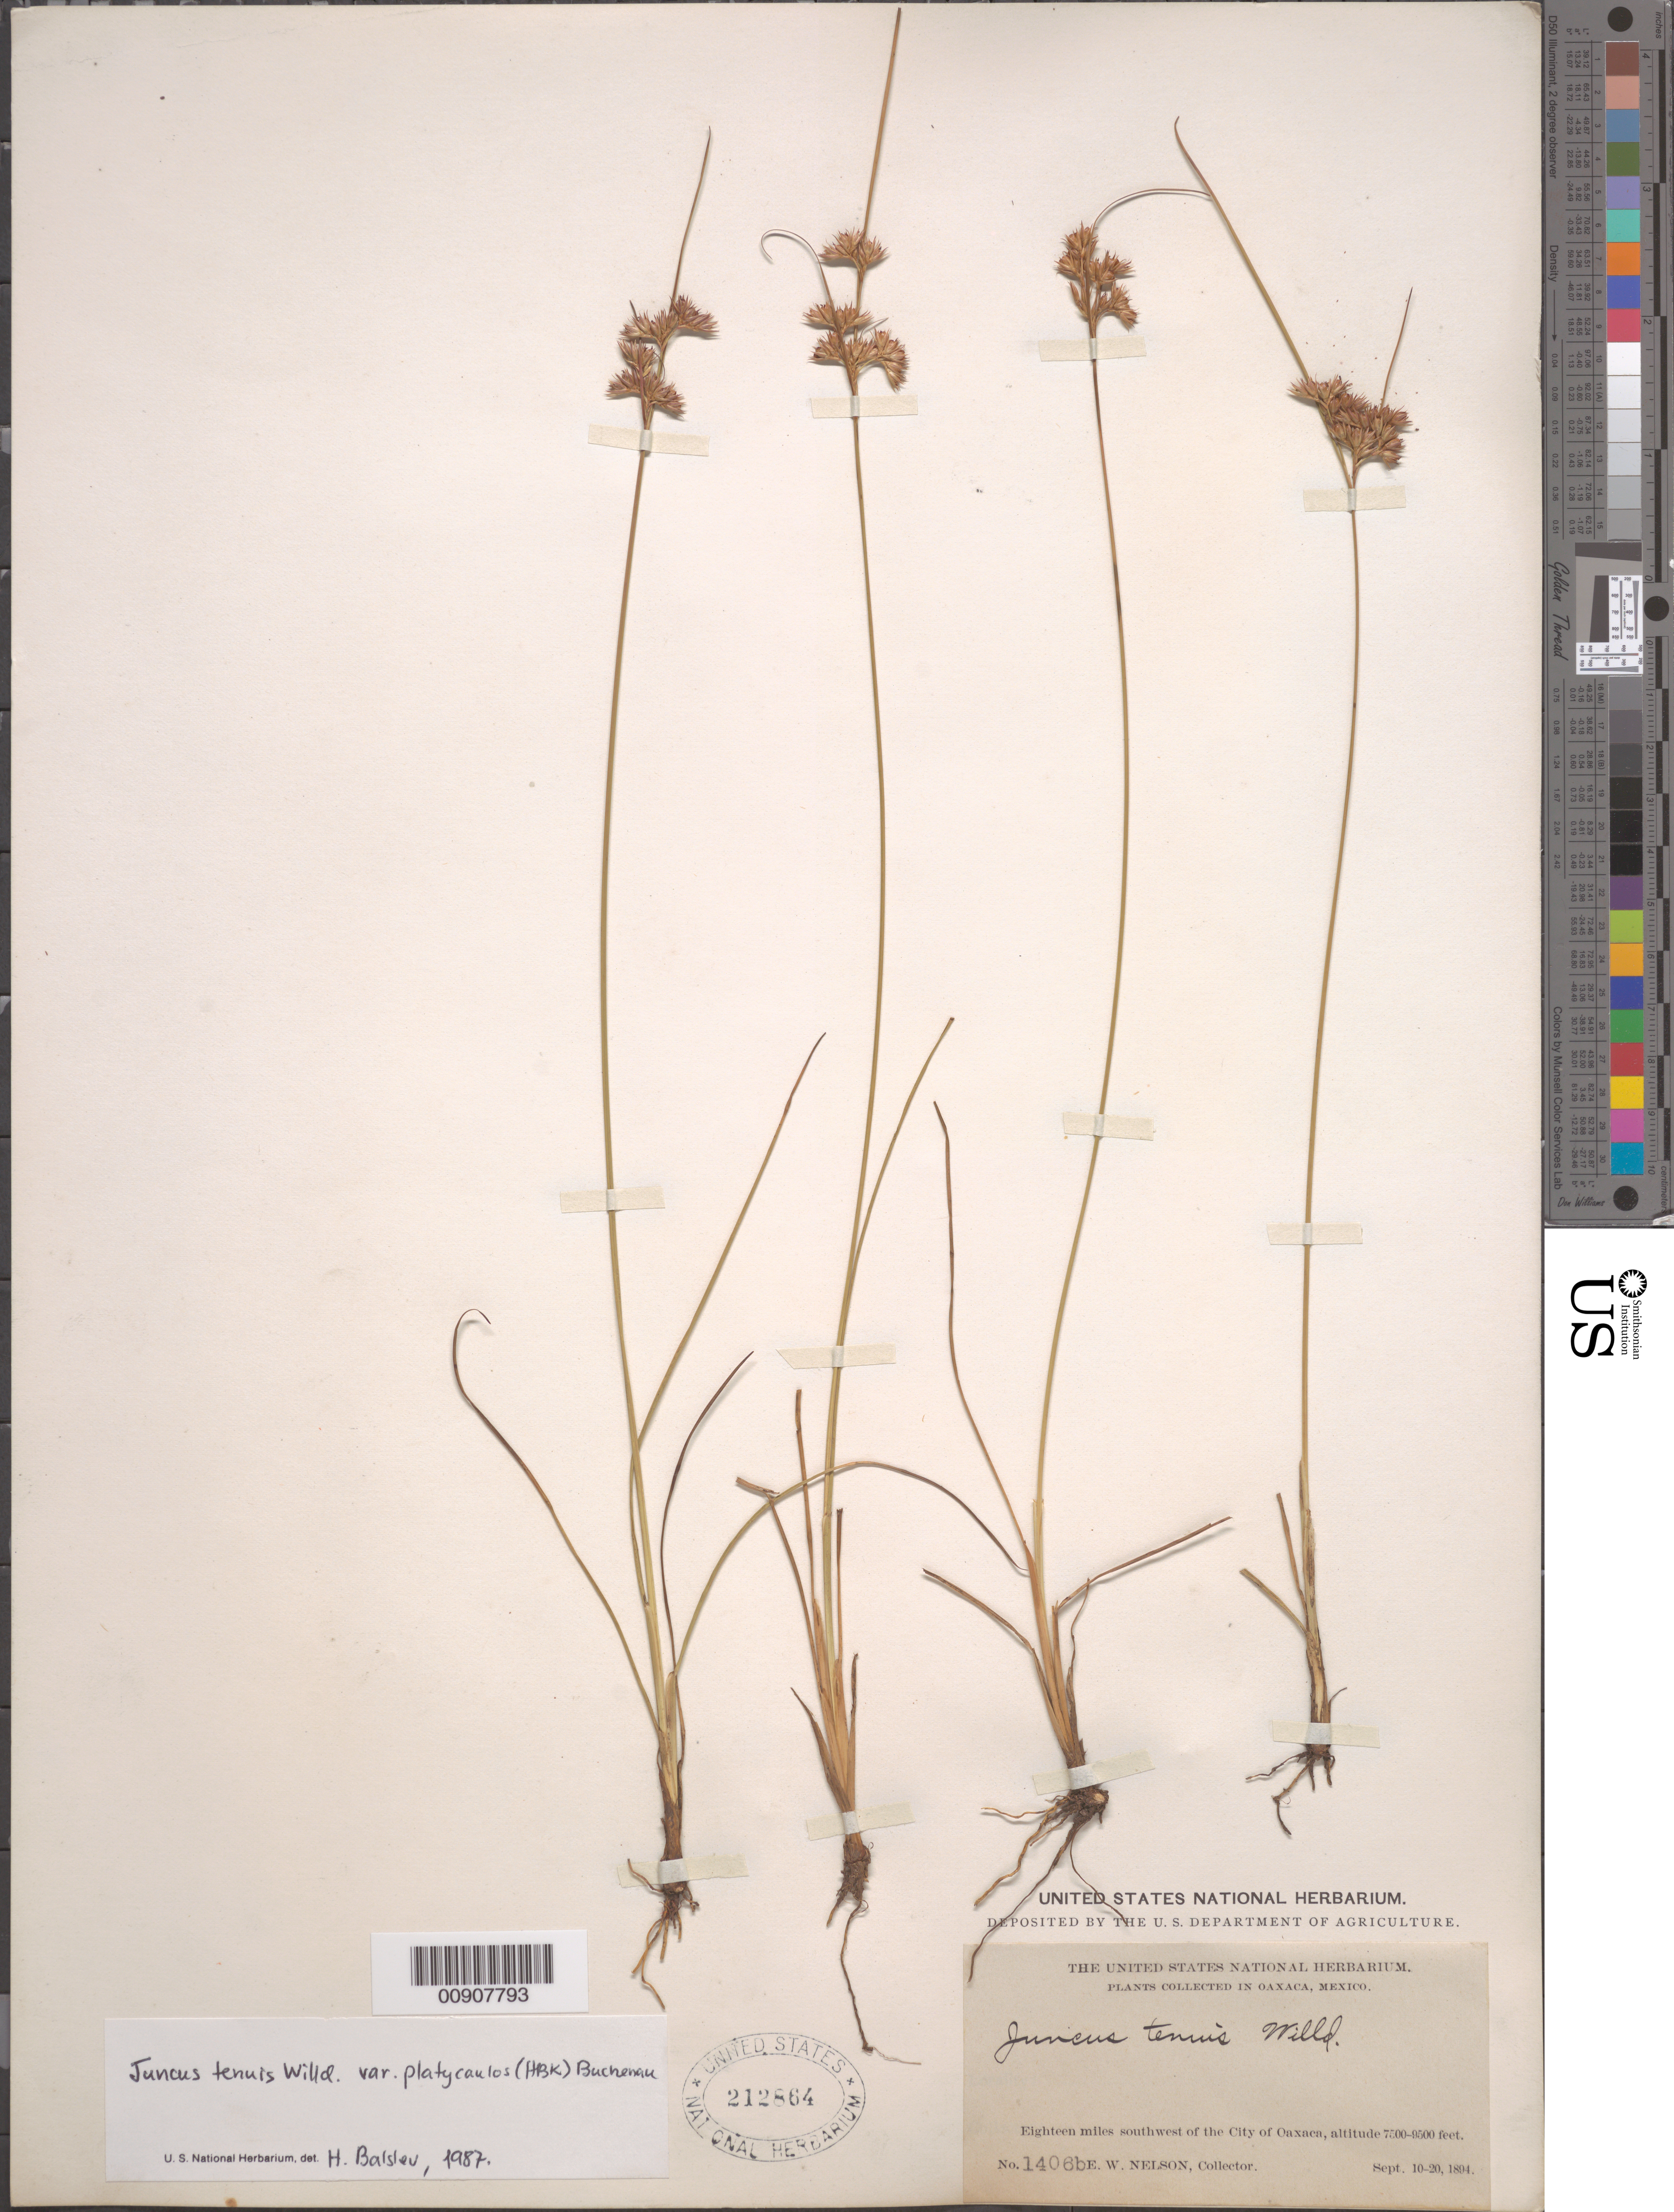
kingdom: Plantae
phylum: Tracheophyta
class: Liliopsida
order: Poales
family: Juncaceae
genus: Juncus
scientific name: Juncus tenuis var. platycaulos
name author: Buchenau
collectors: E. W. Nelson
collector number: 1406 b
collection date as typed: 10 Sep 1894 to 20 Sep 1894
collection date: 1894-09-10/1894-09-20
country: Mexico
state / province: Oaxaca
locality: Eighteen miles southwest of the City of Oaxaca.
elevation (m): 2286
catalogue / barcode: US 212864